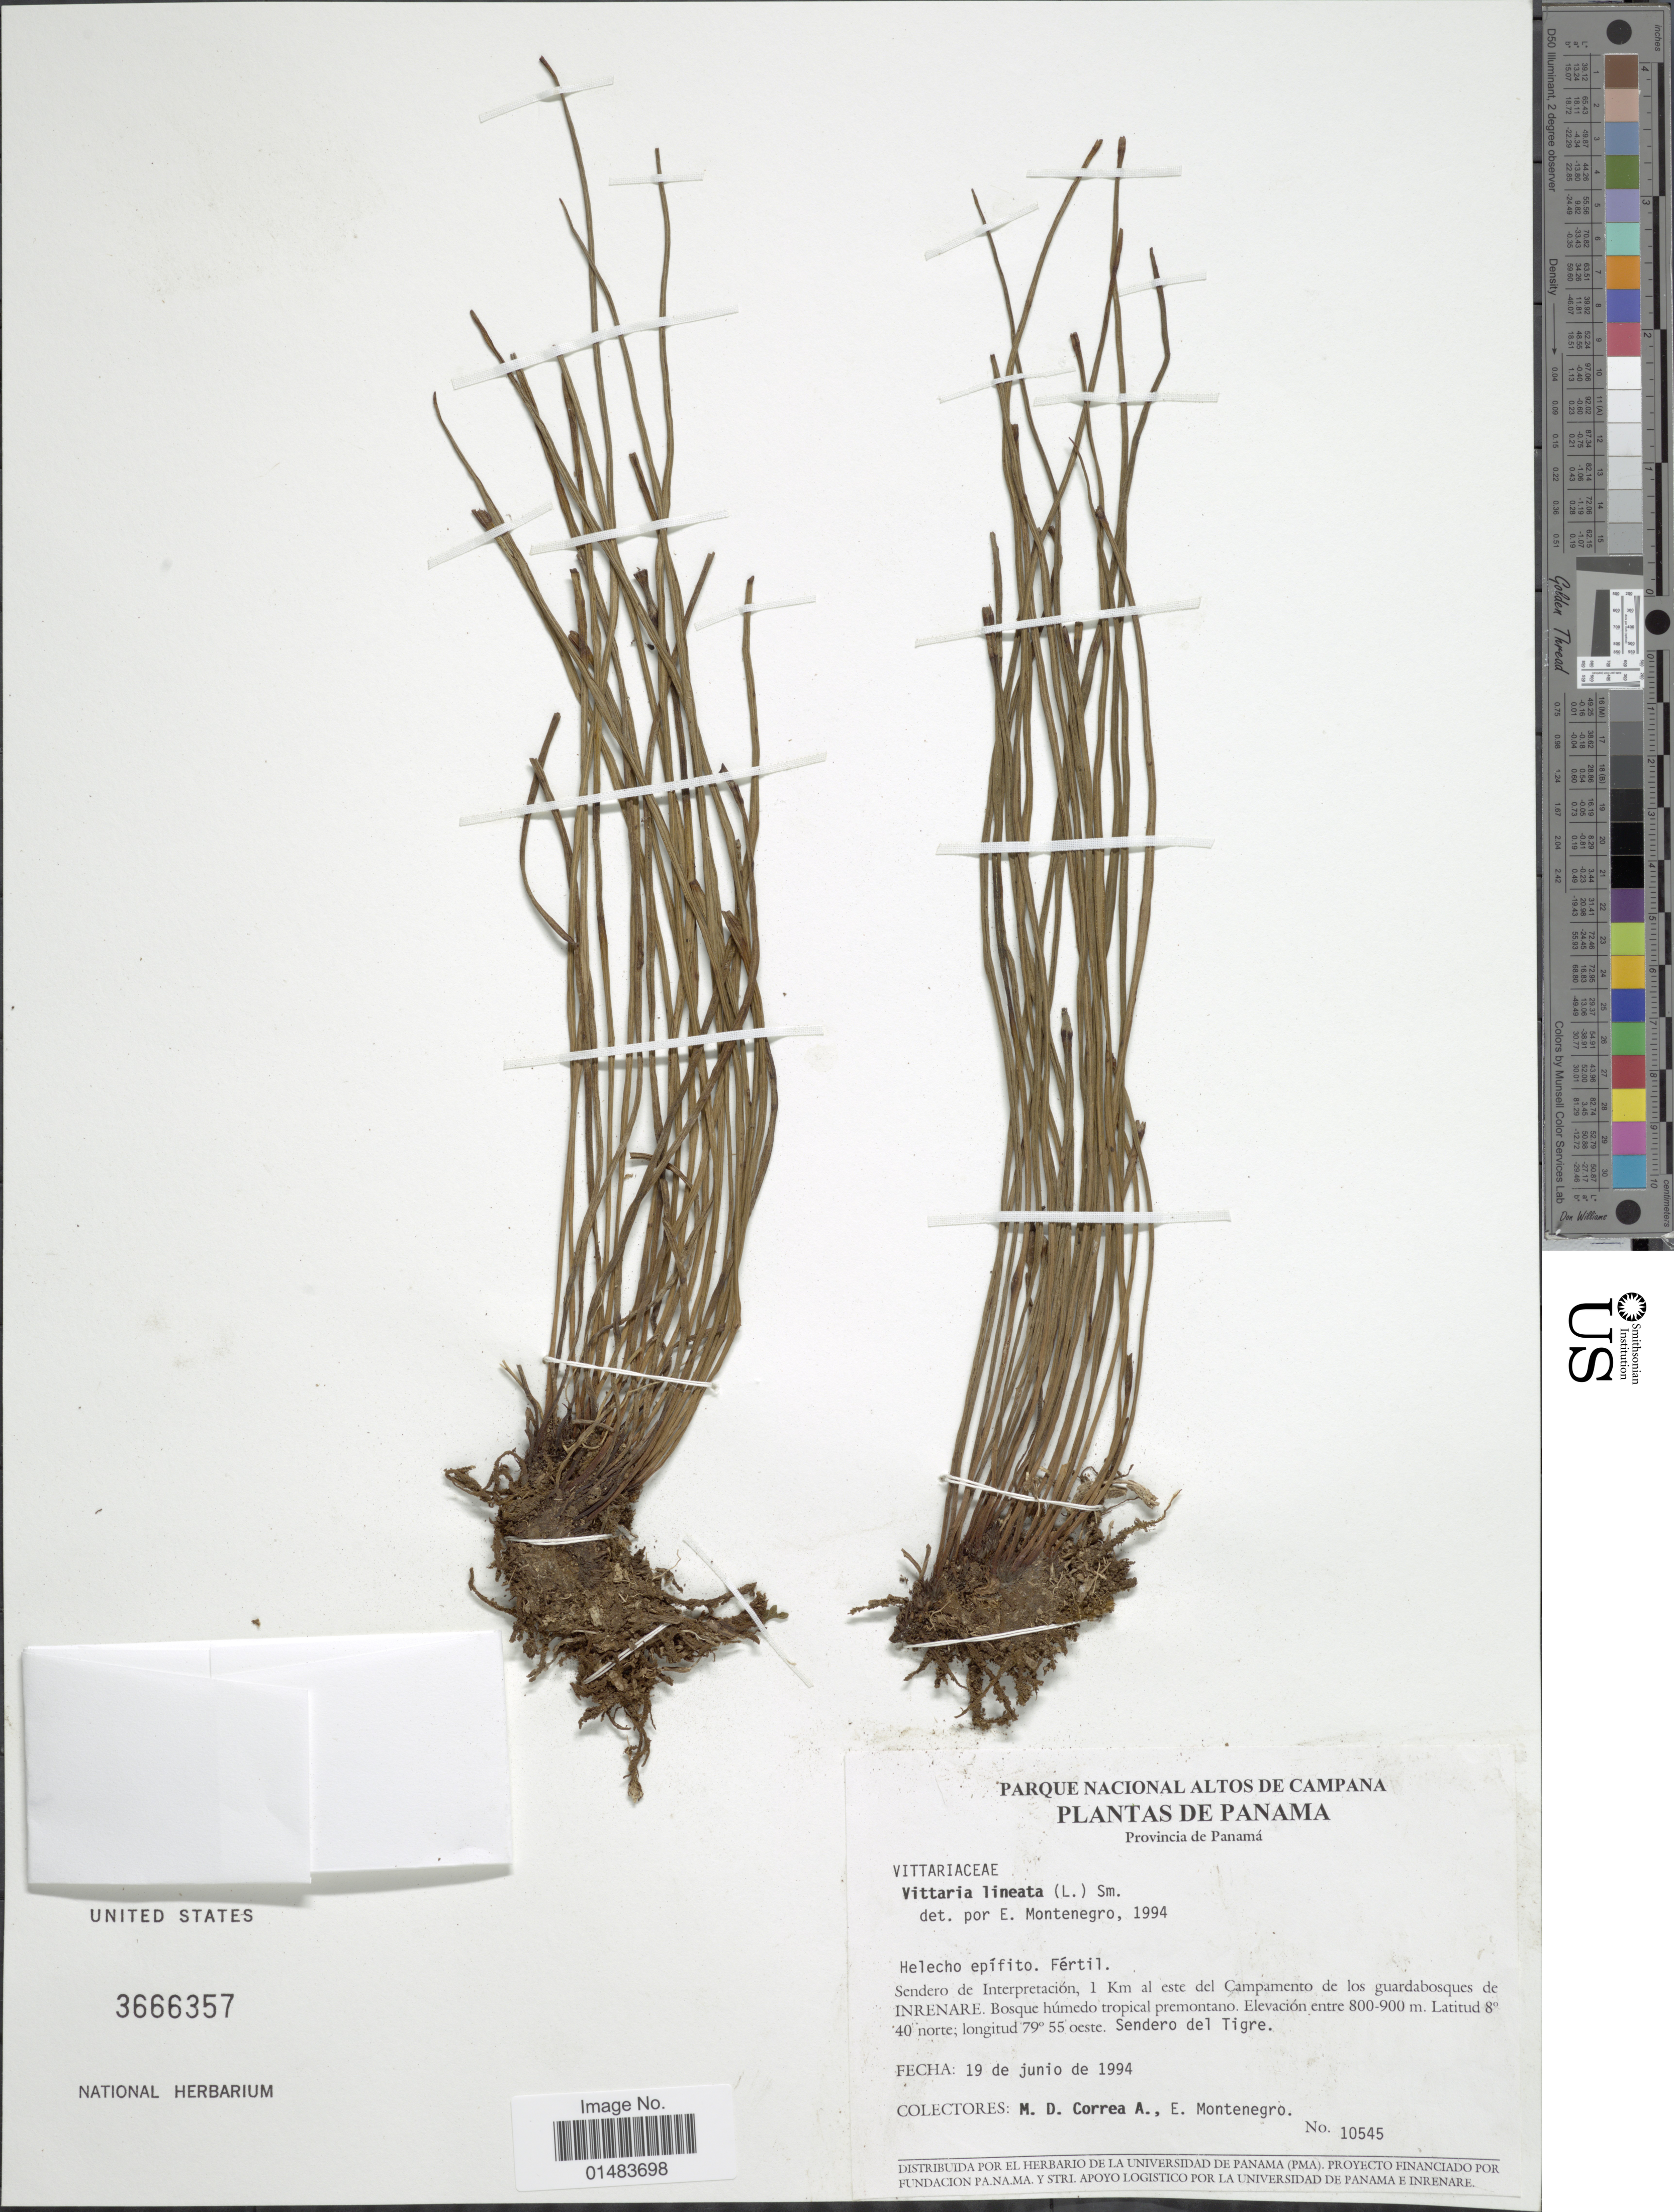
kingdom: Plantae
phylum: Tracheophyta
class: Polypodiopsida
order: Polypodiales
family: Pteridaceae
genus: Vittaria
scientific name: Vittaria lineata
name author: (L.) Sm.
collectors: M. D. Corrêa-A. & E. Montenegro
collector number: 10545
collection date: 1994-06-19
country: Panama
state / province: Panamá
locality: Helecho epifito Fertil, Sendero de Interpretacion, 1 km al este del Campamento de los guardabosques de Inrenare. Bosque humedo tropical premontano, Sendero del Tigre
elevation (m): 800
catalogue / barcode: US 3666357